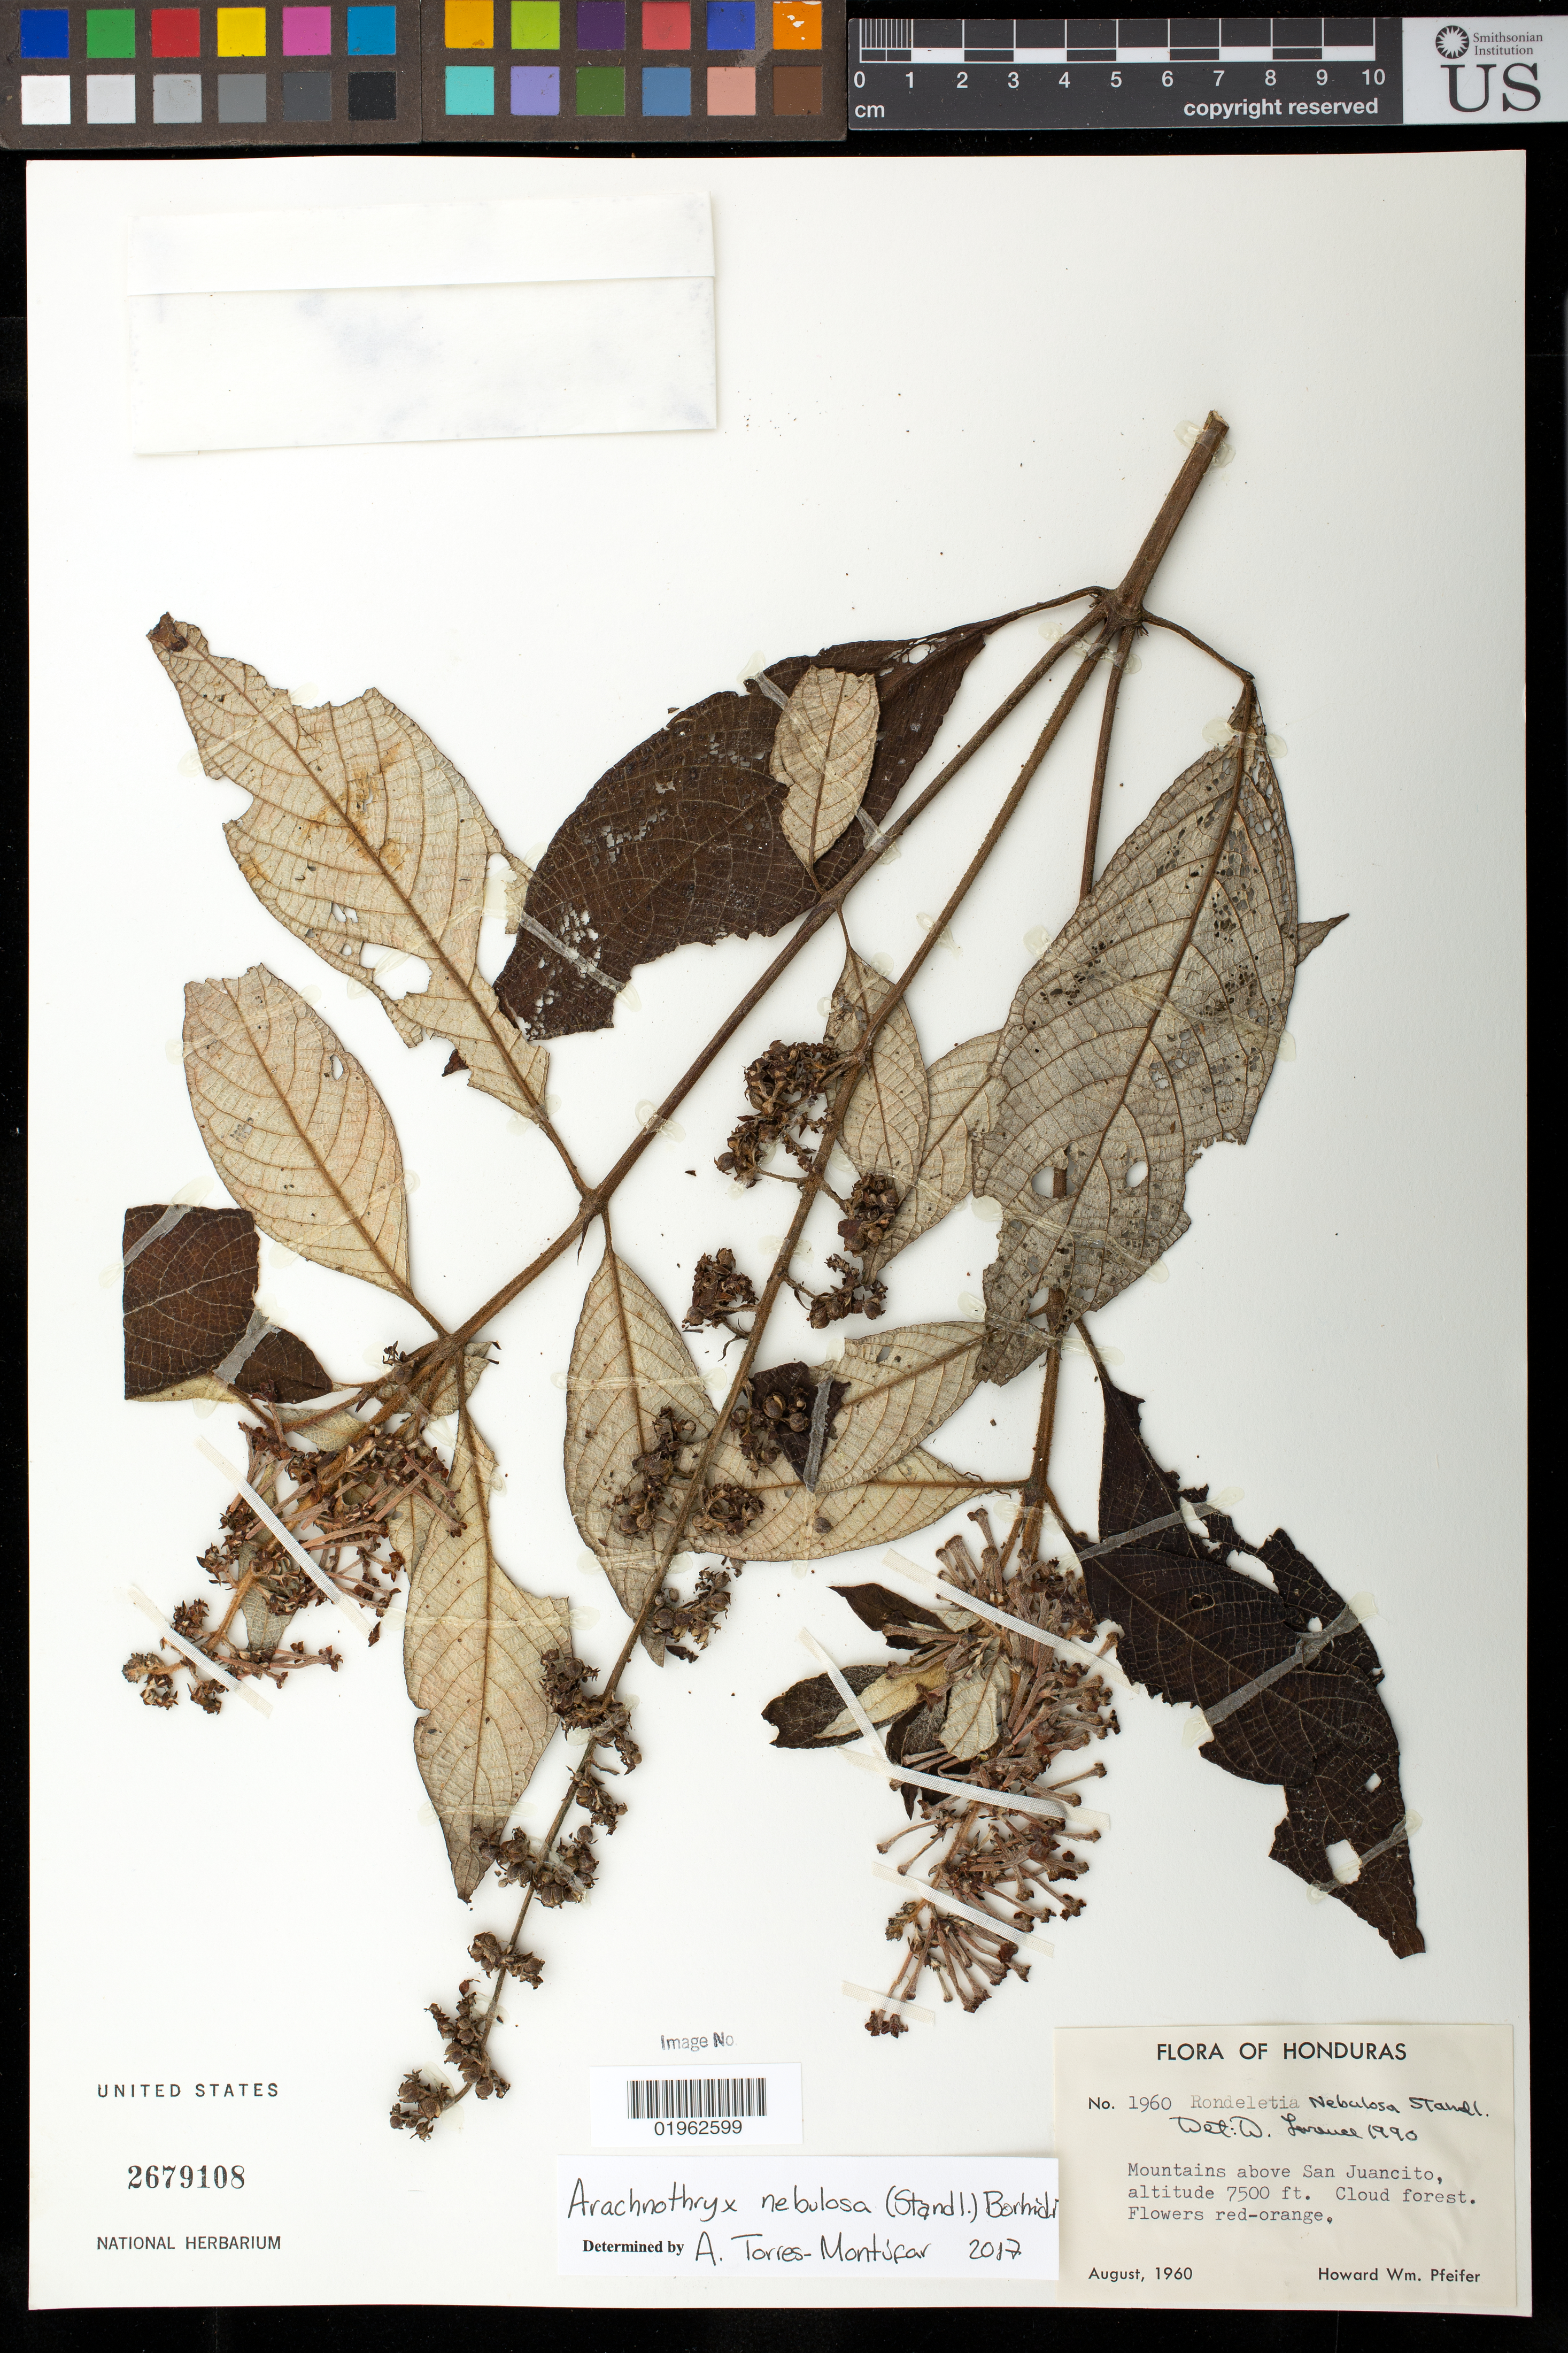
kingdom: Plantae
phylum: Tracheophyta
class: Magnoliopsida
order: Gentianales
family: Rubiaceae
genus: Arachnothryx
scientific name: Arachnothryx nebulosa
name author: (Standl.) Borhidi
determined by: Torres Montufar, J. A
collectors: H. W. Pfeifer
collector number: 1960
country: Honduras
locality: Mountains above San Juancito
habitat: cloud forest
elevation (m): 2286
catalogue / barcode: US 2679108